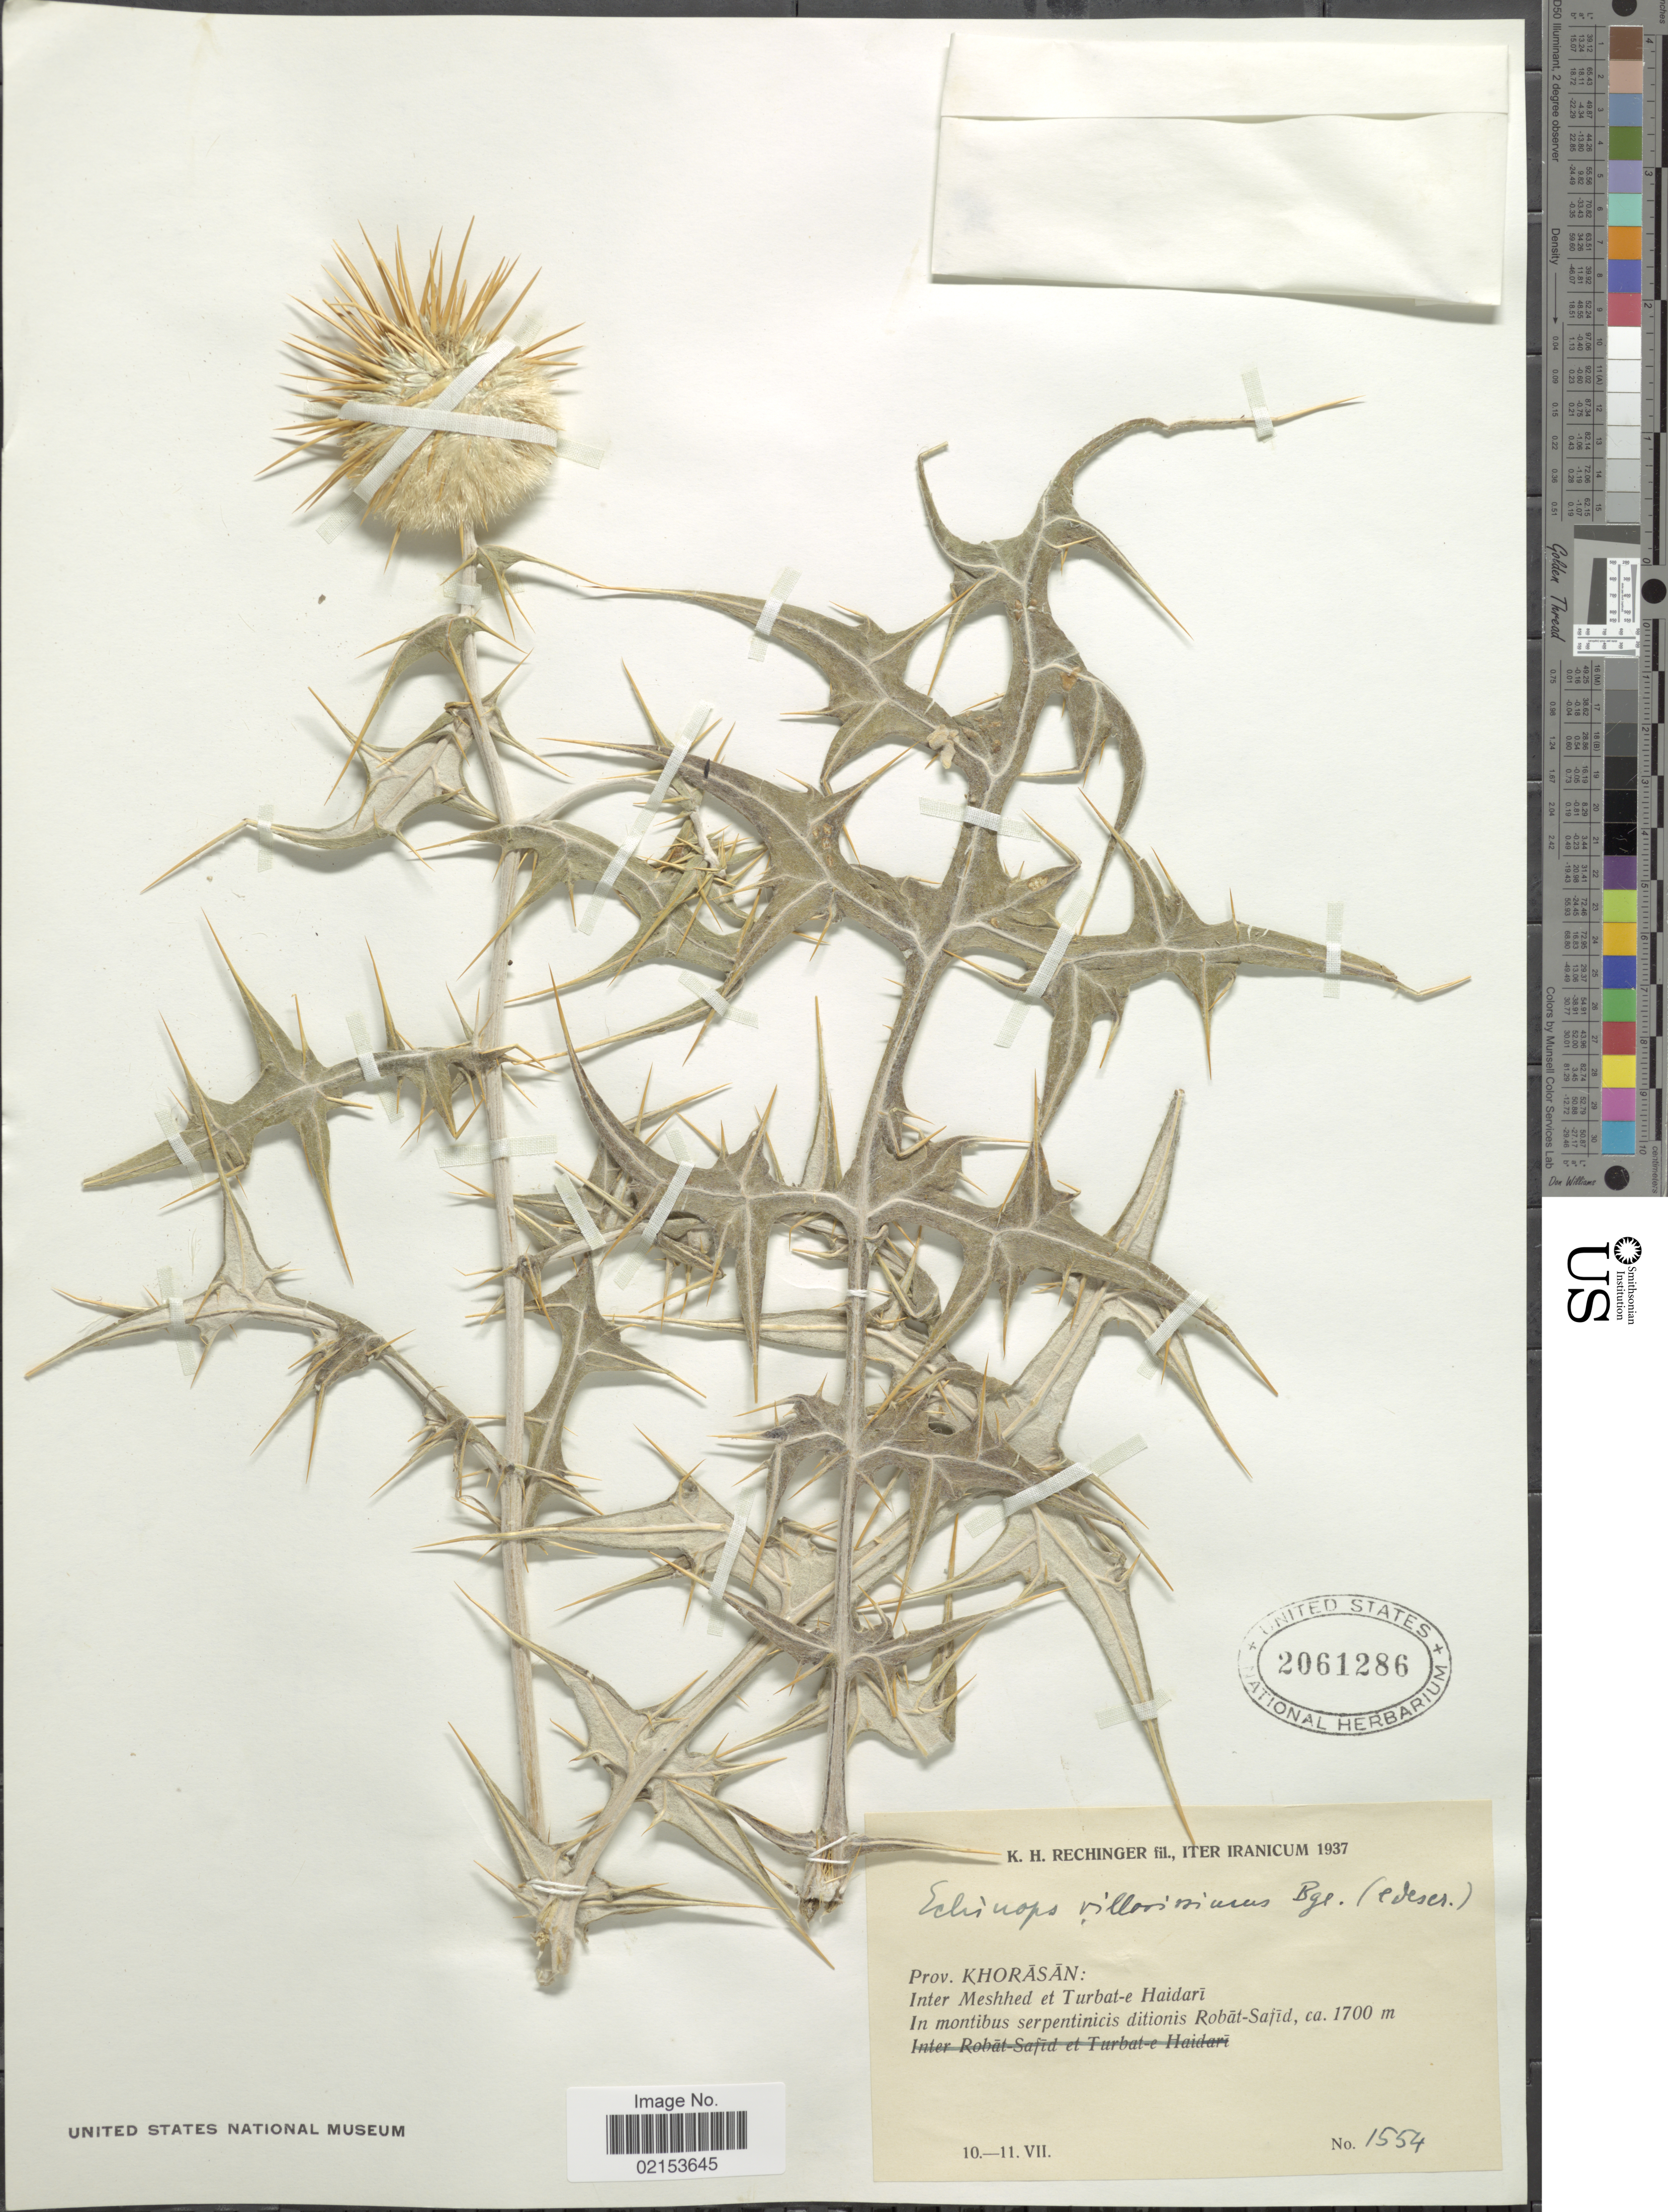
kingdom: Plantae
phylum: Tracheophyta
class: Magnoliopsida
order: Asterales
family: Asteraceae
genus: Echinops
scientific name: Echinops villosissimus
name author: Bunge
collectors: K. H. Rechinger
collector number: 1554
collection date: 1937-07-10/1937-07-11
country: Iran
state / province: Khorasan [obsolete]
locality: Inter Meshhed et Turbat-e Haidari, ditiones Robat-Safid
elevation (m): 1700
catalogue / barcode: US 2061286